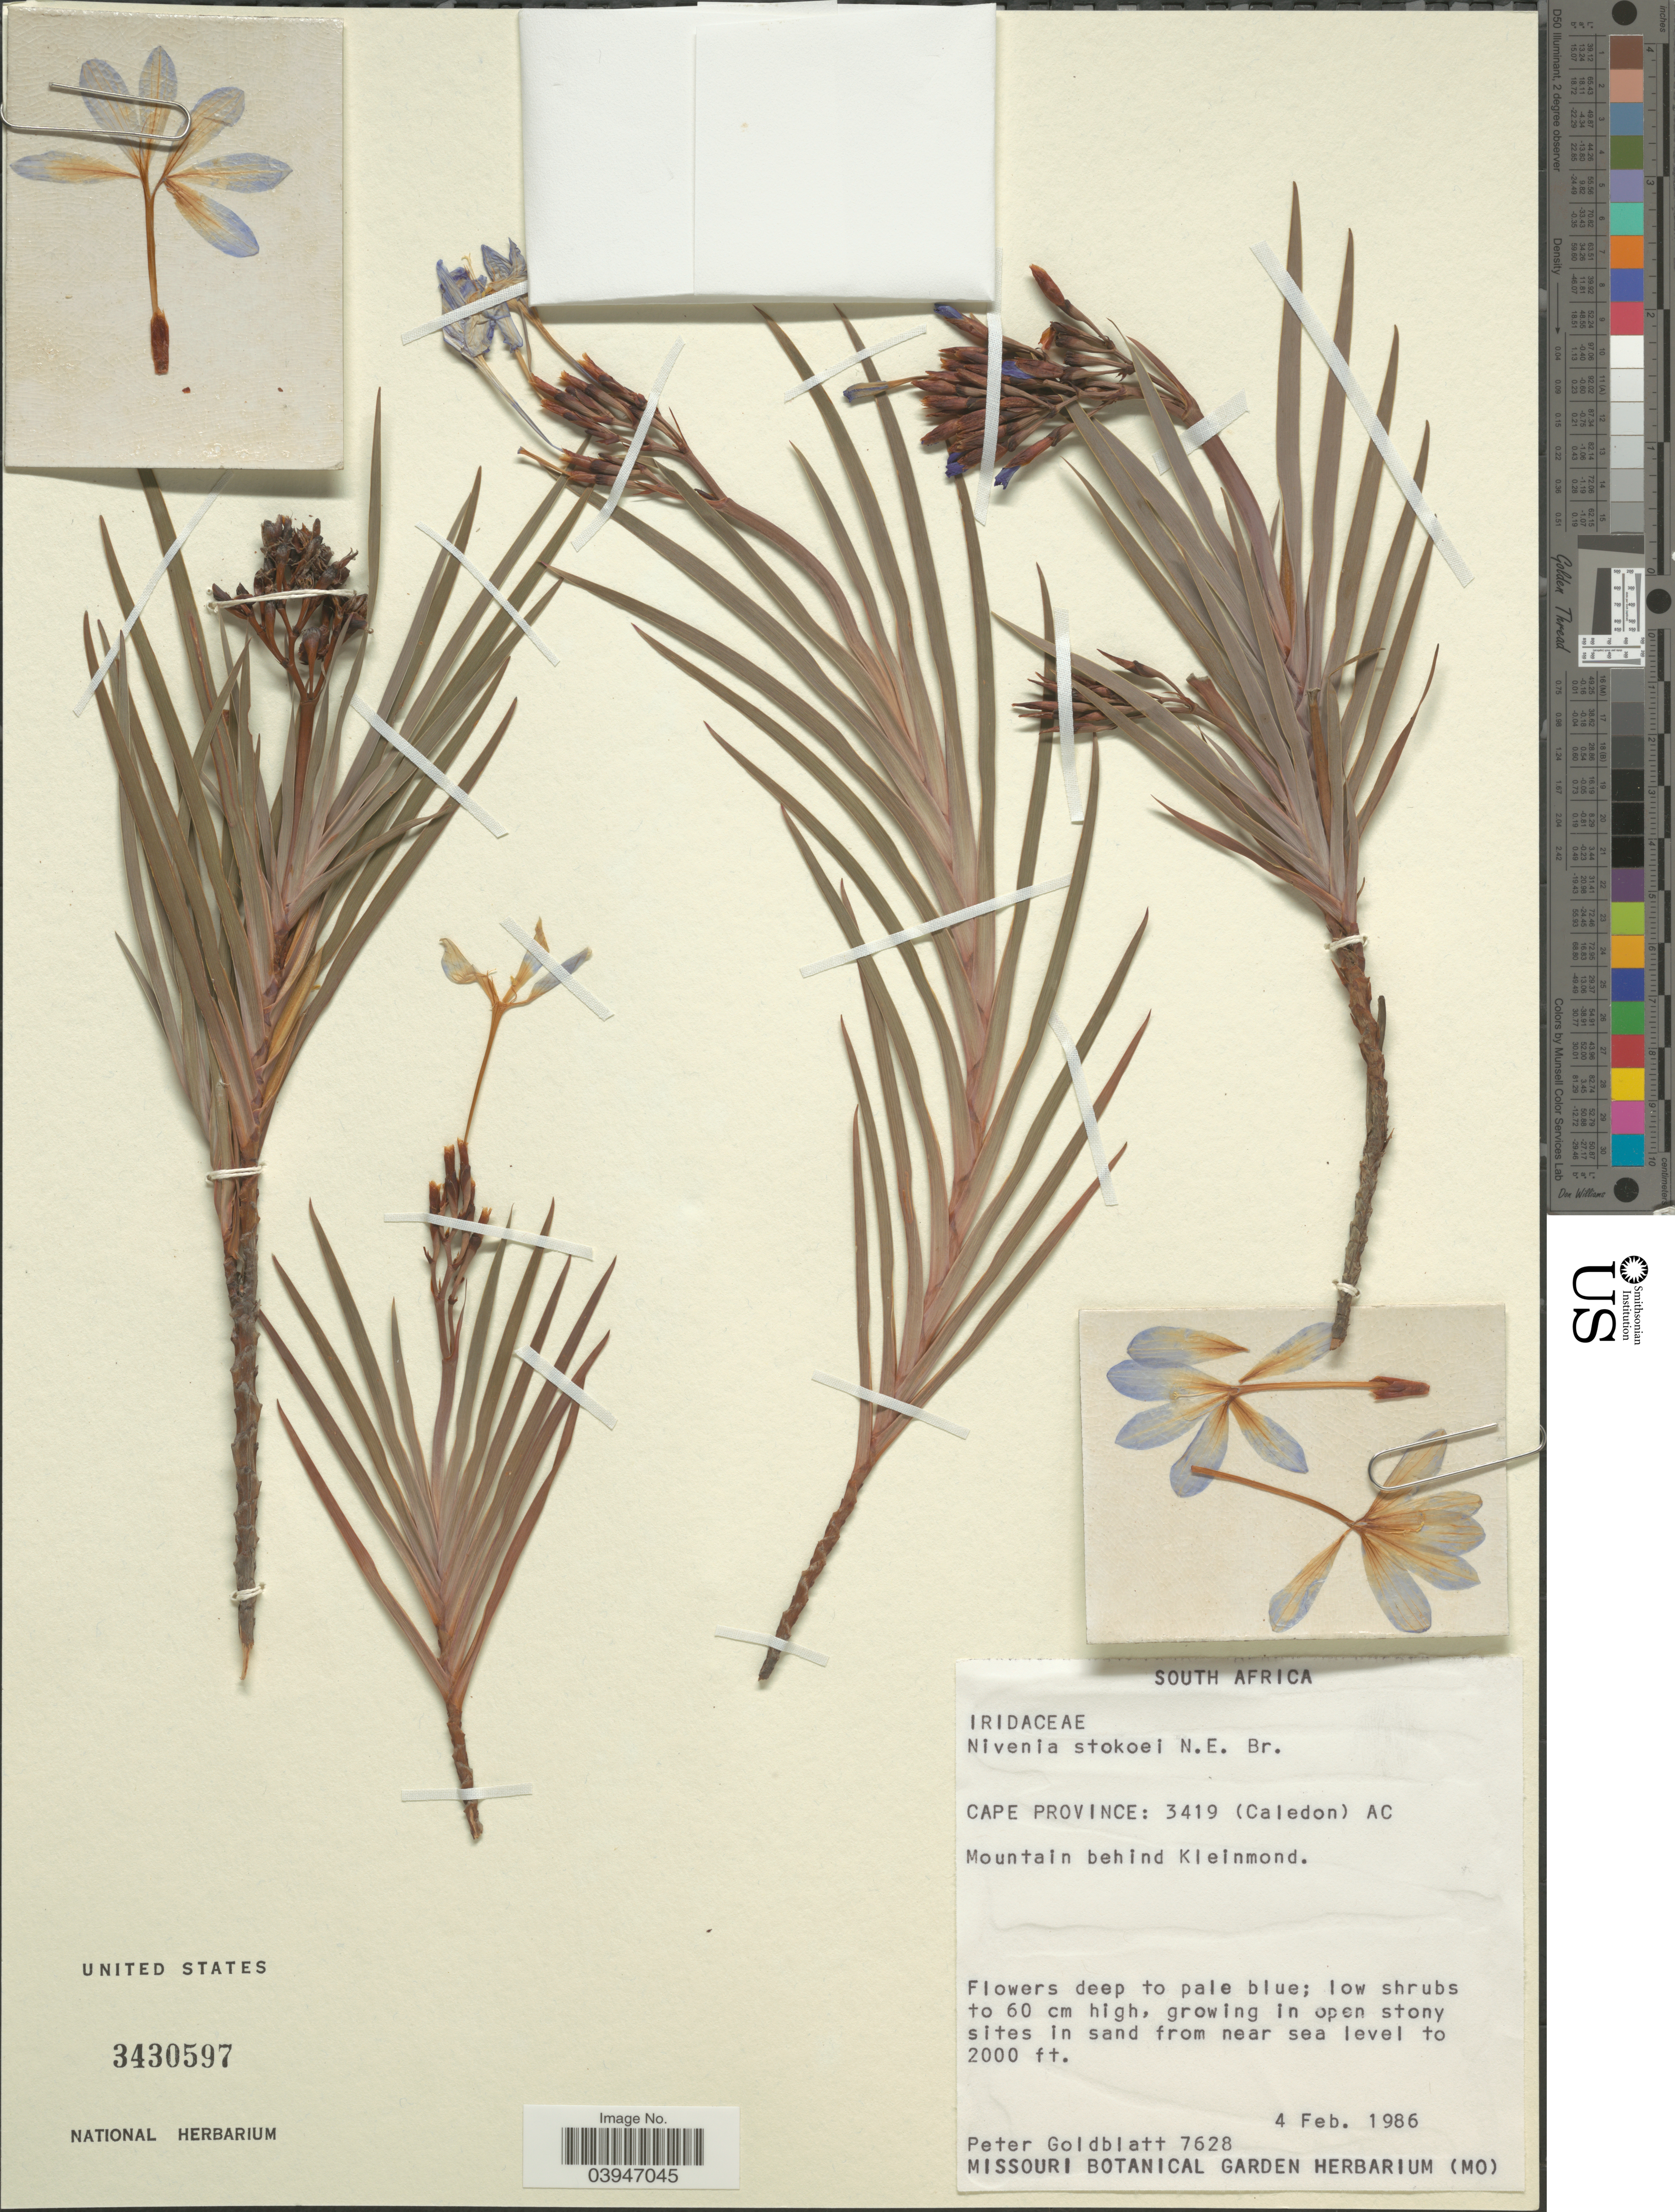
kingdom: Plantae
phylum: Tracheophyta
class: Liliopsida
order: Asparagales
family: Iridaceae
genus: Nivenia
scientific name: Nivenia stokoei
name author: (L. Guthrie) N.E. Br.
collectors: P. Goldblatt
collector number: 7628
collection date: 1986-02-04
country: South Africa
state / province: Western Cape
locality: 3419 (Caledon) AC. Mountain behind Kleinmond.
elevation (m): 0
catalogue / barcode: US 3430597